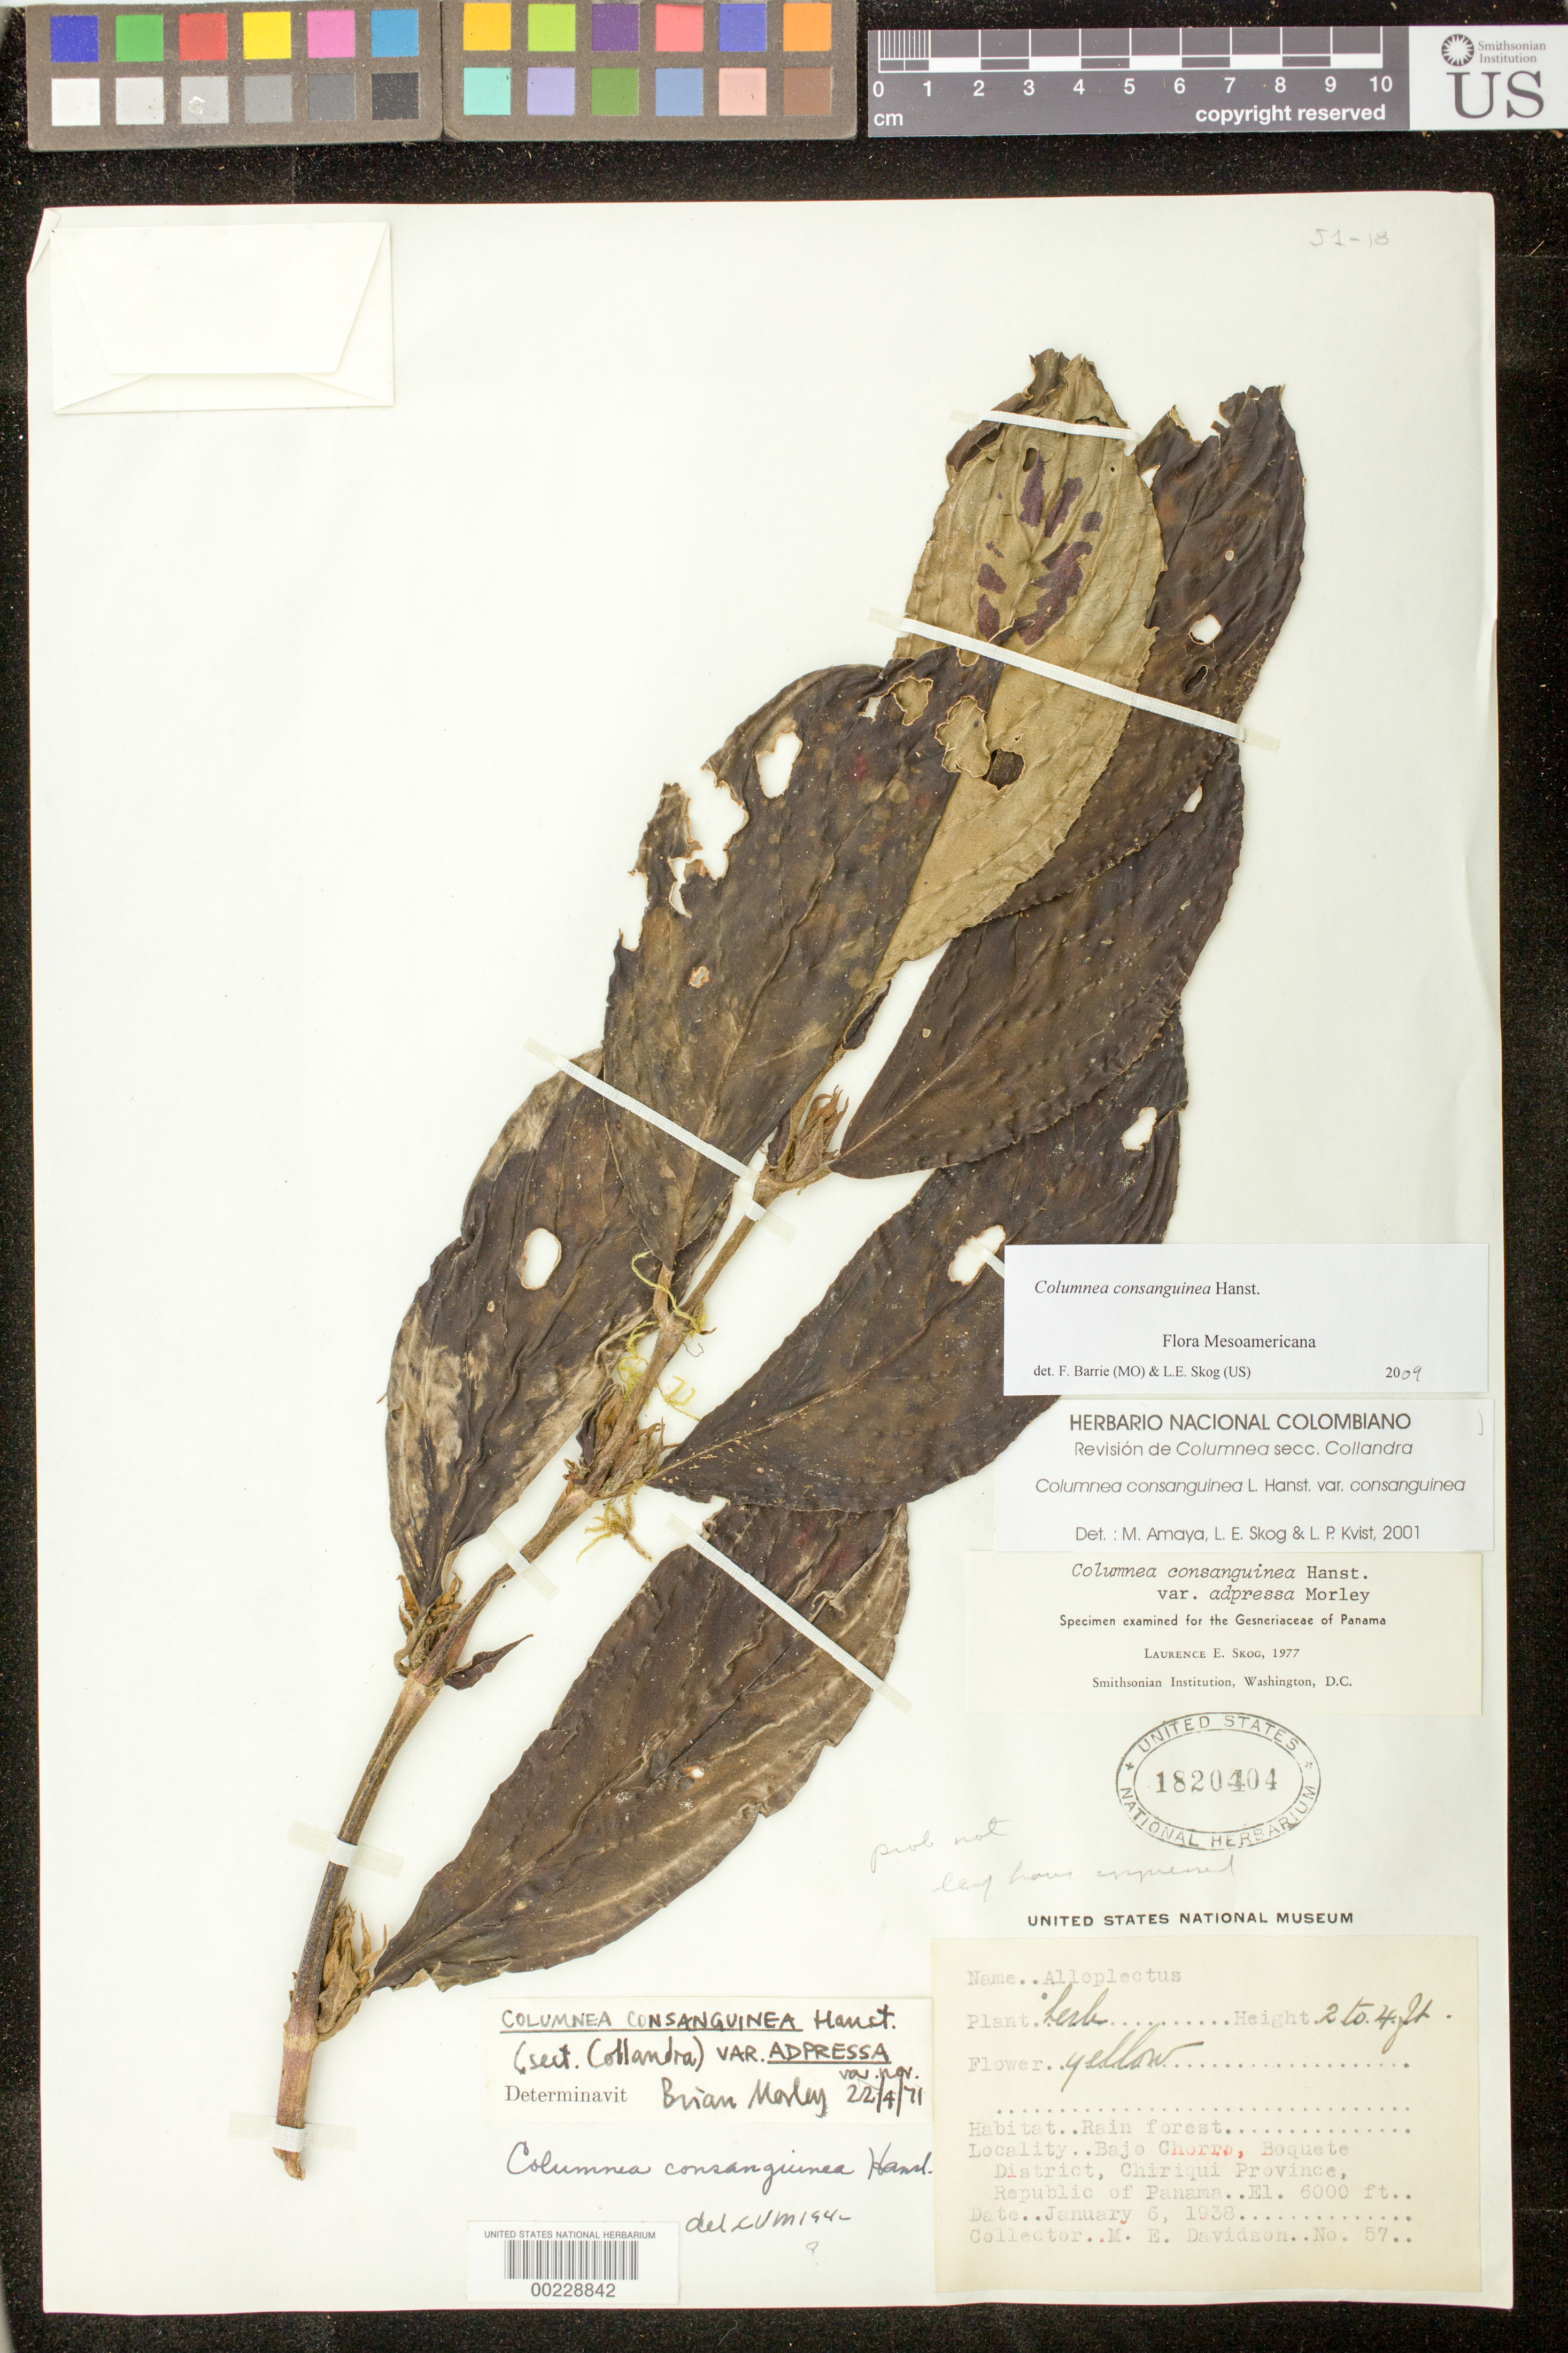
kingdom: Plantae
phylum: Tracheophyta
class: Magnoliopsida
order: Lamiales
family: Gesneriaceae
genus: Columnea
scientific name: Columnea consanguinea Hanst. var. consanguinea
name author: (Hanst.) Hanst.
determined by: Amaya-Márquez, M.; et al.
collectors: M. E. Davidson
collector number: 57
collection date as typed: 06 Jan 1938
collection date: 1938-01-06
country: Panama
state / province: Chiriquí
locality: Bajo Chorro, Boquete District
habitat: Rain forest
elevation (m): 1829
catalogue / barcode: US 1820404